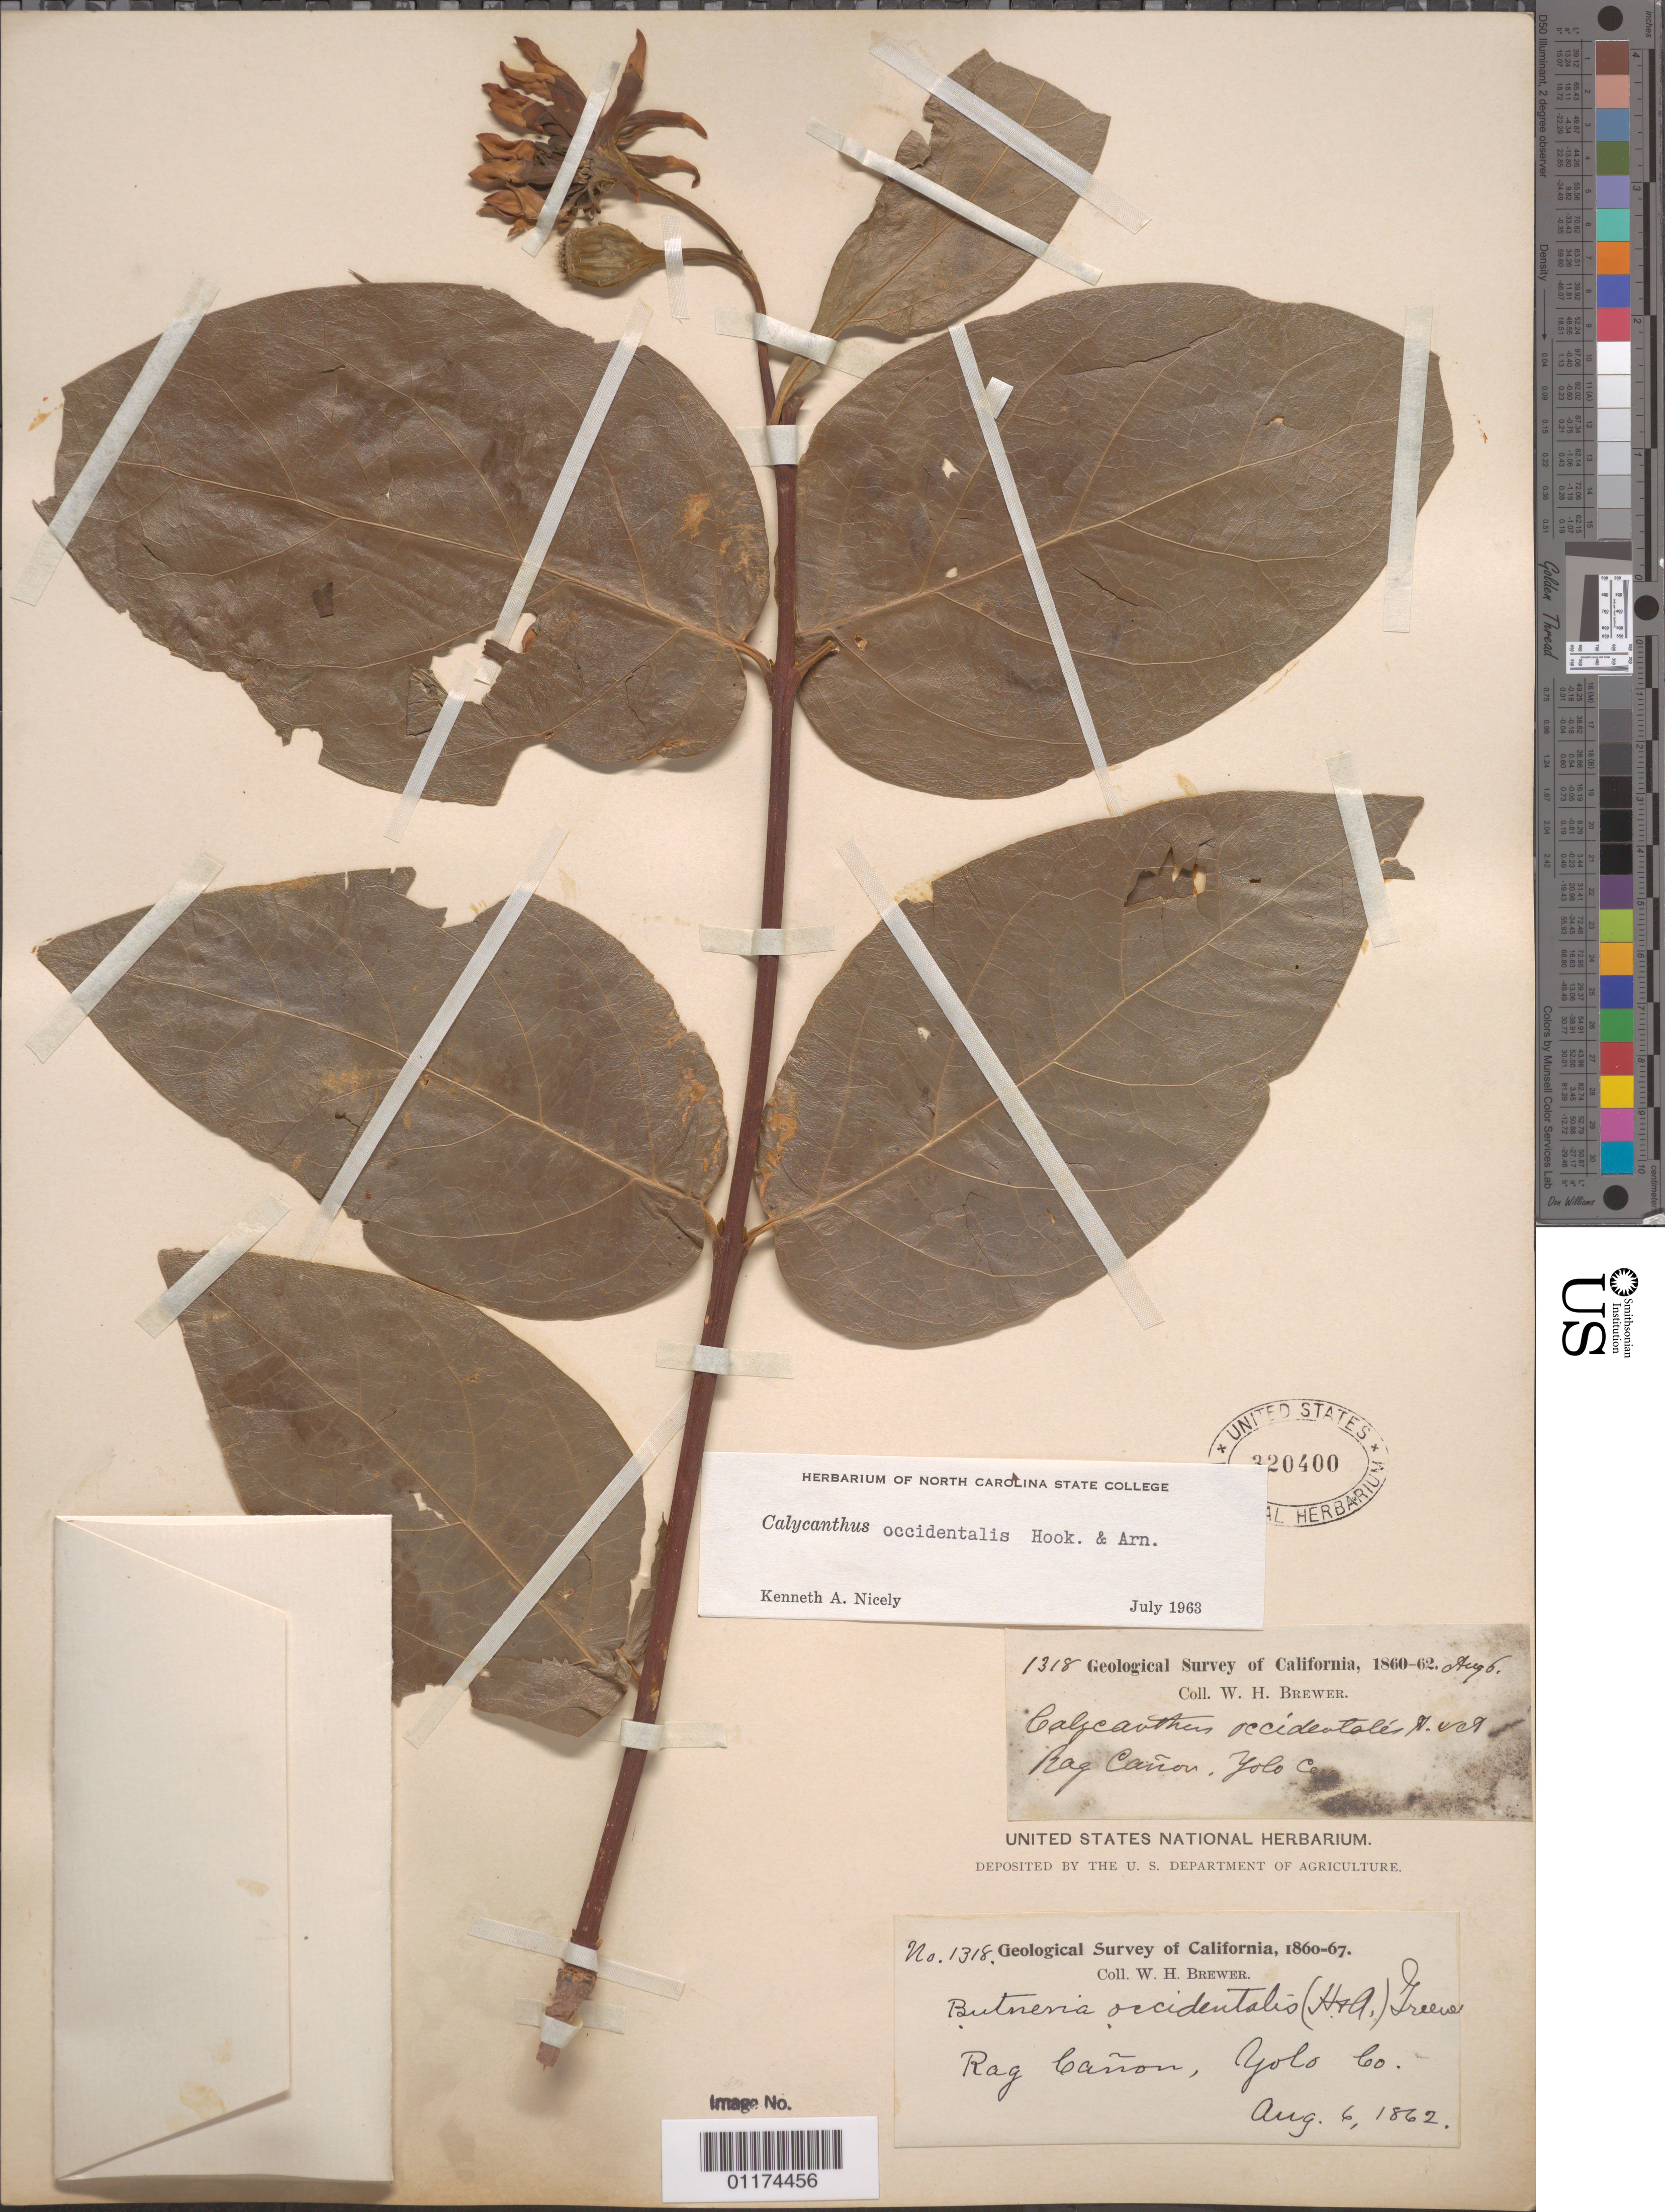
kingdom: Plantae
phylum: Tracheophyta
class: Magnoliopsida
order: Laurales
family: Calycanthaceae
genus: Calycanthus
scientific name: Calycanthus occidentalis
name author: Hook. & Arn.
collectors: W. H. Brewer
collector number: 1318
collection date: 1862-08-06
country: United States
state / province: California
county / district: Yolo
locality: Rag Canyon.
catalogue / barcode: US 220400